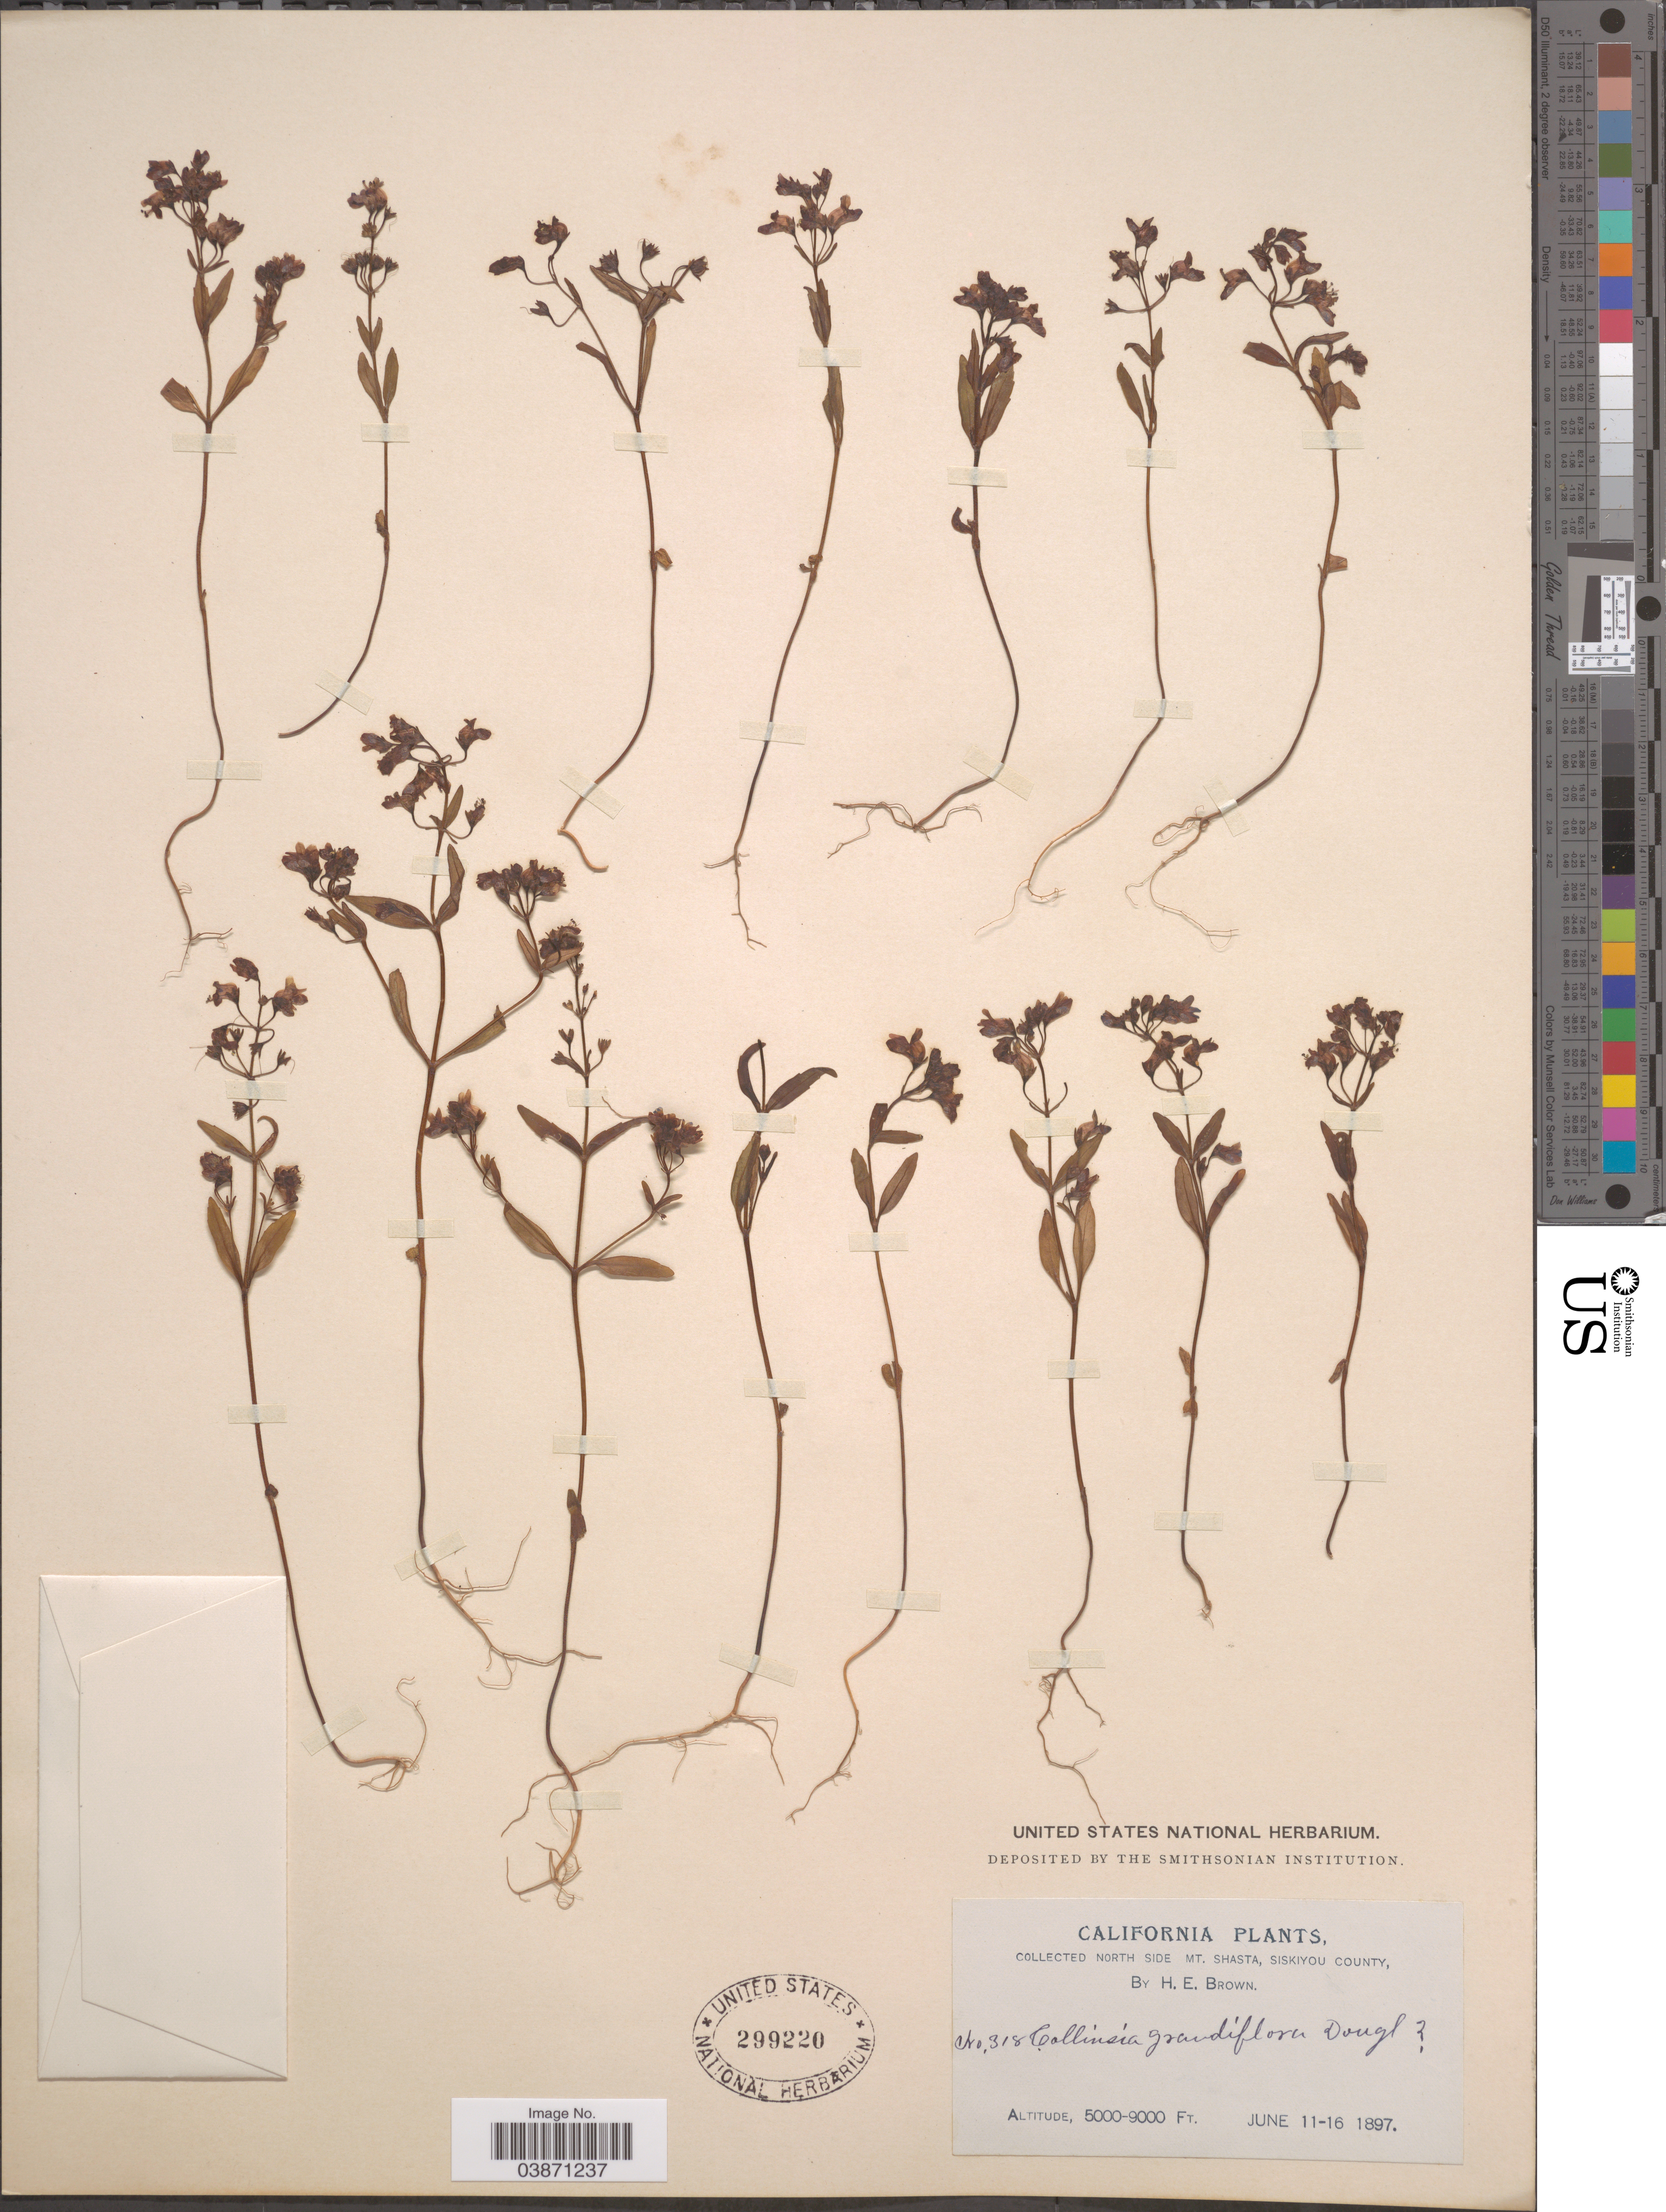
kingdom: Plantae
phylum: Tracheophyta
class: Magnoliopsida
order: Lamiales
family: Plantaginaceae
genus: Collinsia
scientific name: Collinsia parviflora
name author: Douglas ex Lindl.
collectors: H. E. Brown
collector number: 318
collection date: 1897-06-11/1897-06-16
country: United States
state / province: California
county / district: Siskiyou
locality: North side Mt. Shasta, Siskiyou County.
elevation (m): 1524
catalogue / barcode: US 299220